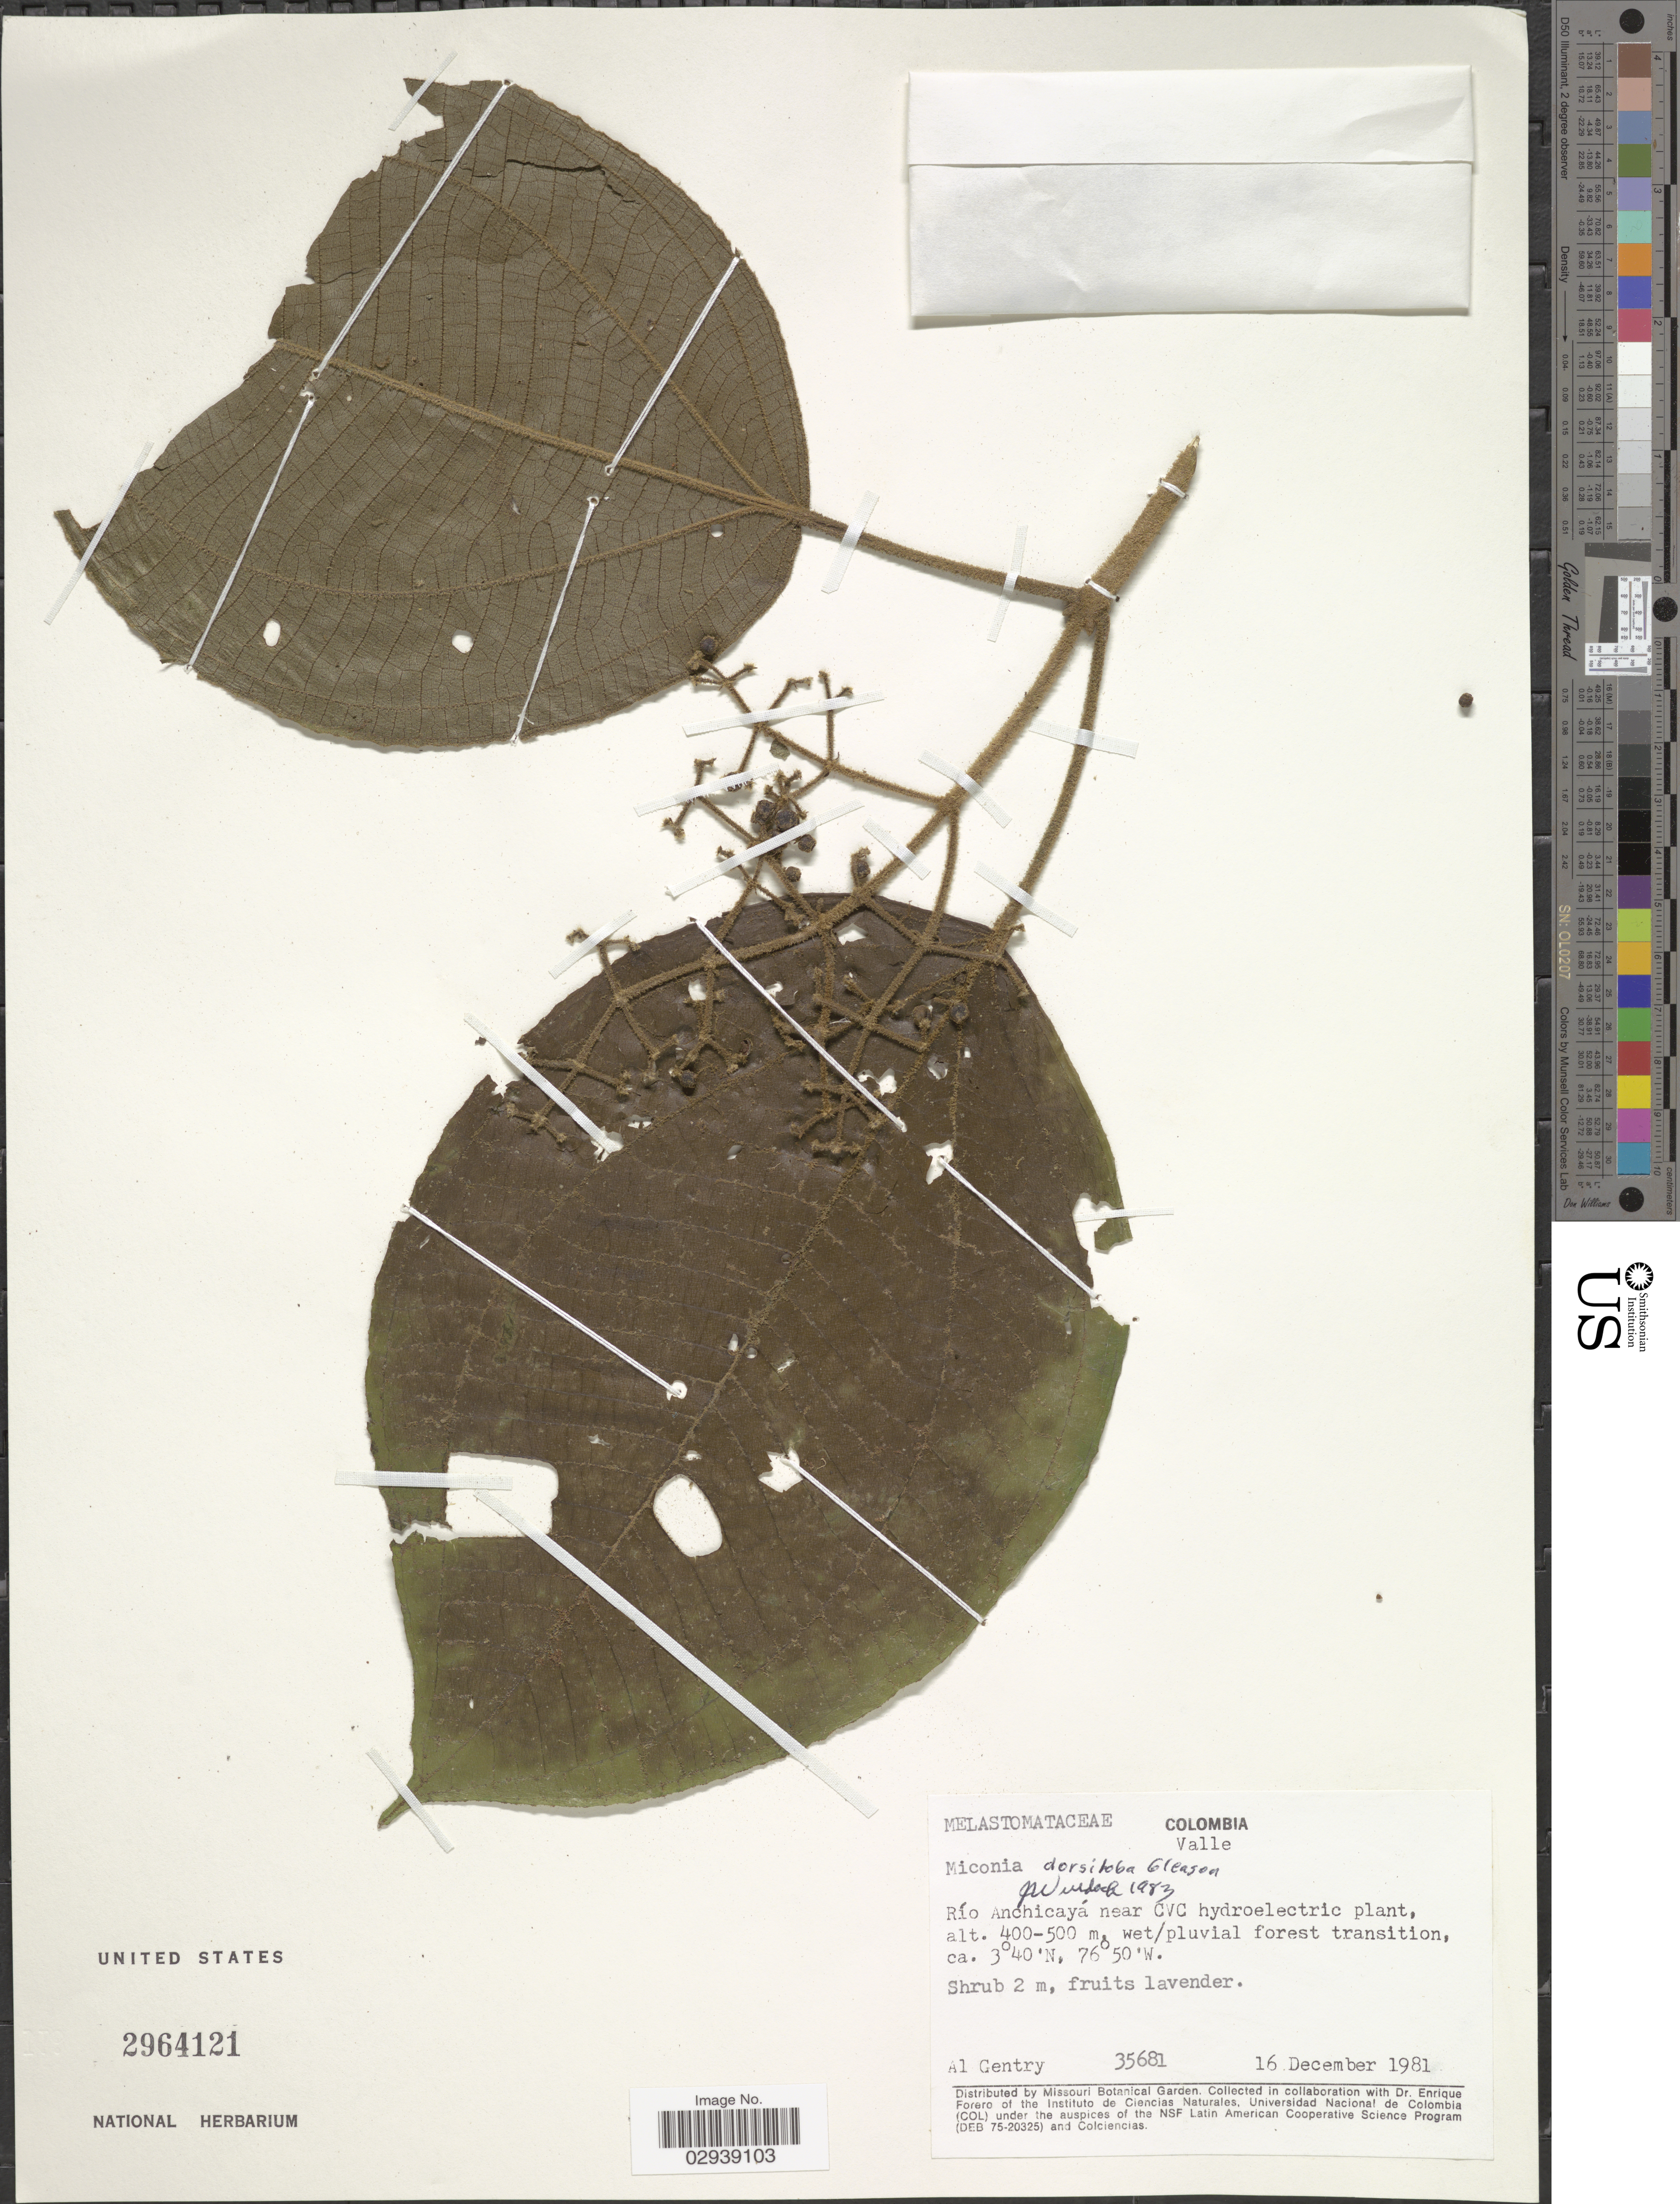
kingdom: Plantae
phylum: Tracheophyta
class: Magnoliopsida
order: Myrtales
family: Melastomataceae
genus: Miconia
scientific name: Miconia dorsiloba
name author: Gleason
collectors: A. H. Gentry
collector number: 35681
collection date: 1981-12-16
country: Colombia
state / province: Valle del Cauca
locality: Valle. Río Anchicayá near CVC hydroelectric plant.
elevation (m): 400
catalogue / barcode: US 2964121